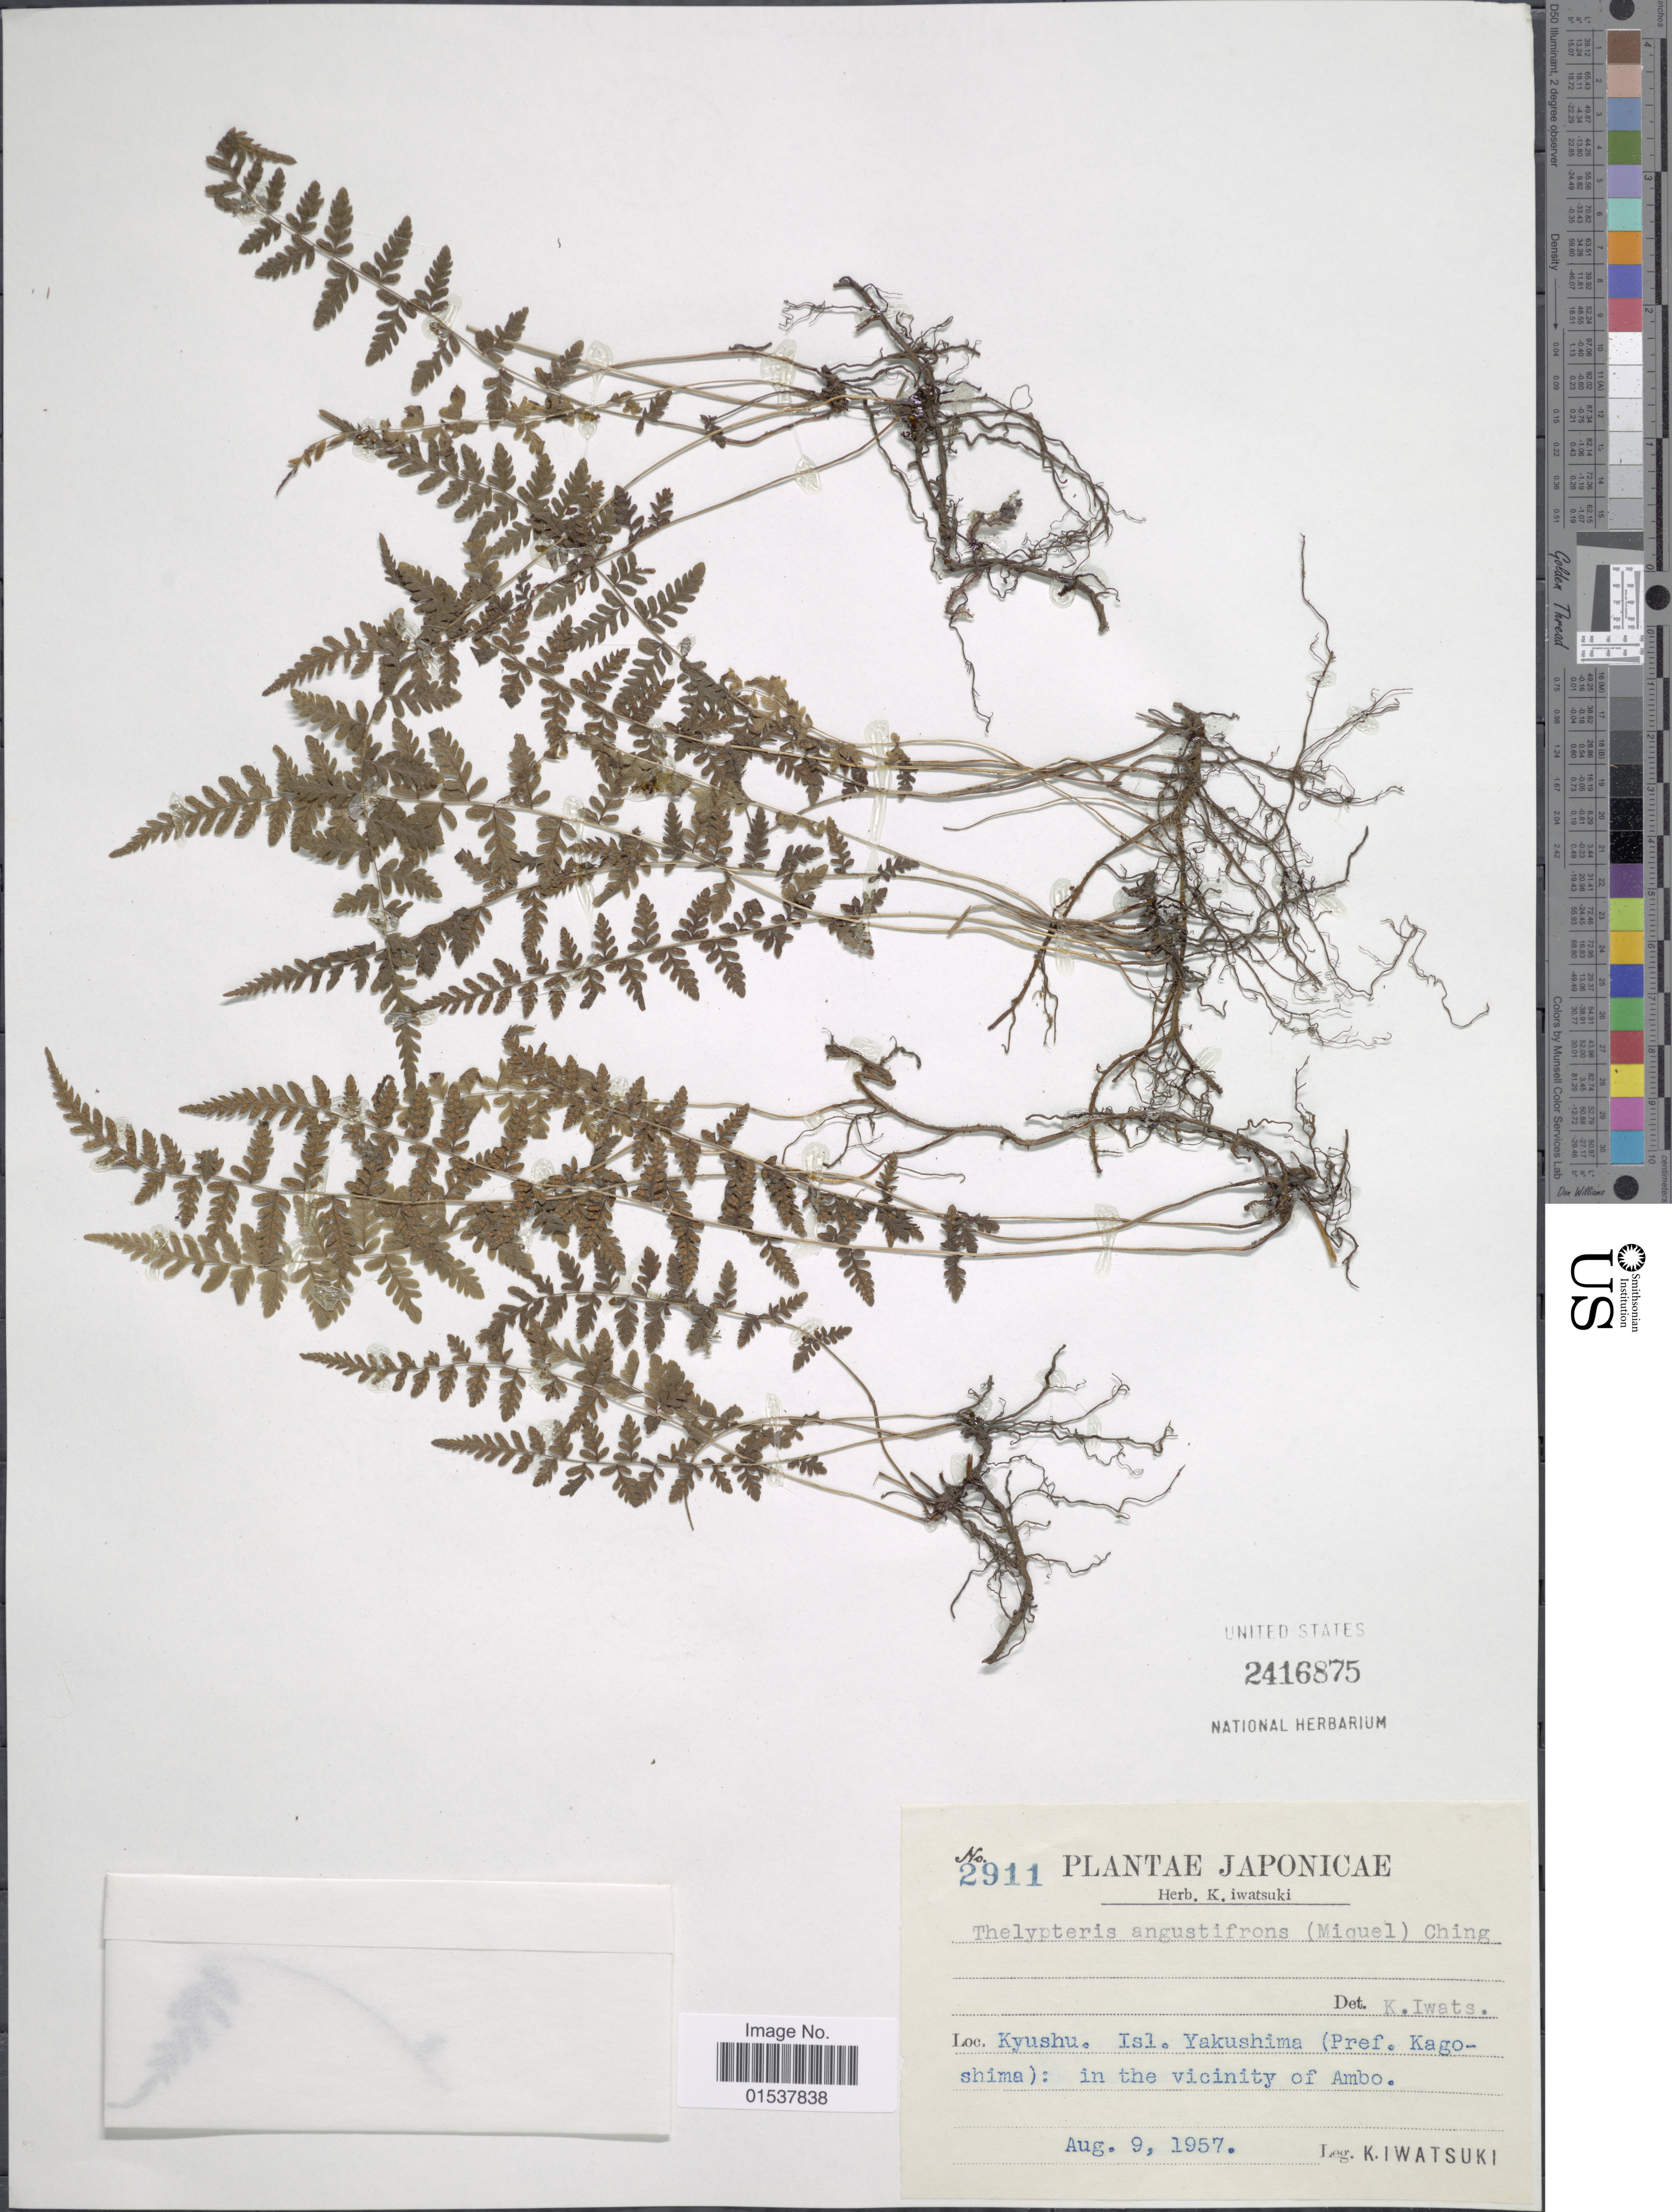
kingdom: Plantae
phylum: Tracheophyta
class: Polypodiopsida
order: Polypodiales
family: Thelypteridaceae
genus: Parathelypteris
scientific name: Parathelypteris angustifrons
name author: (Miq.) Ching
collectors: K. Iwatsuki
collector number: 2911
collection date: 1957-08-09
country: Japan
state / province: Kagosima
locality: Japonicae, Kyushu. Isl. Yakushima (Pref. Kagoshima): in the vicinity of Ambo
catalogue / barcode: US 2416875